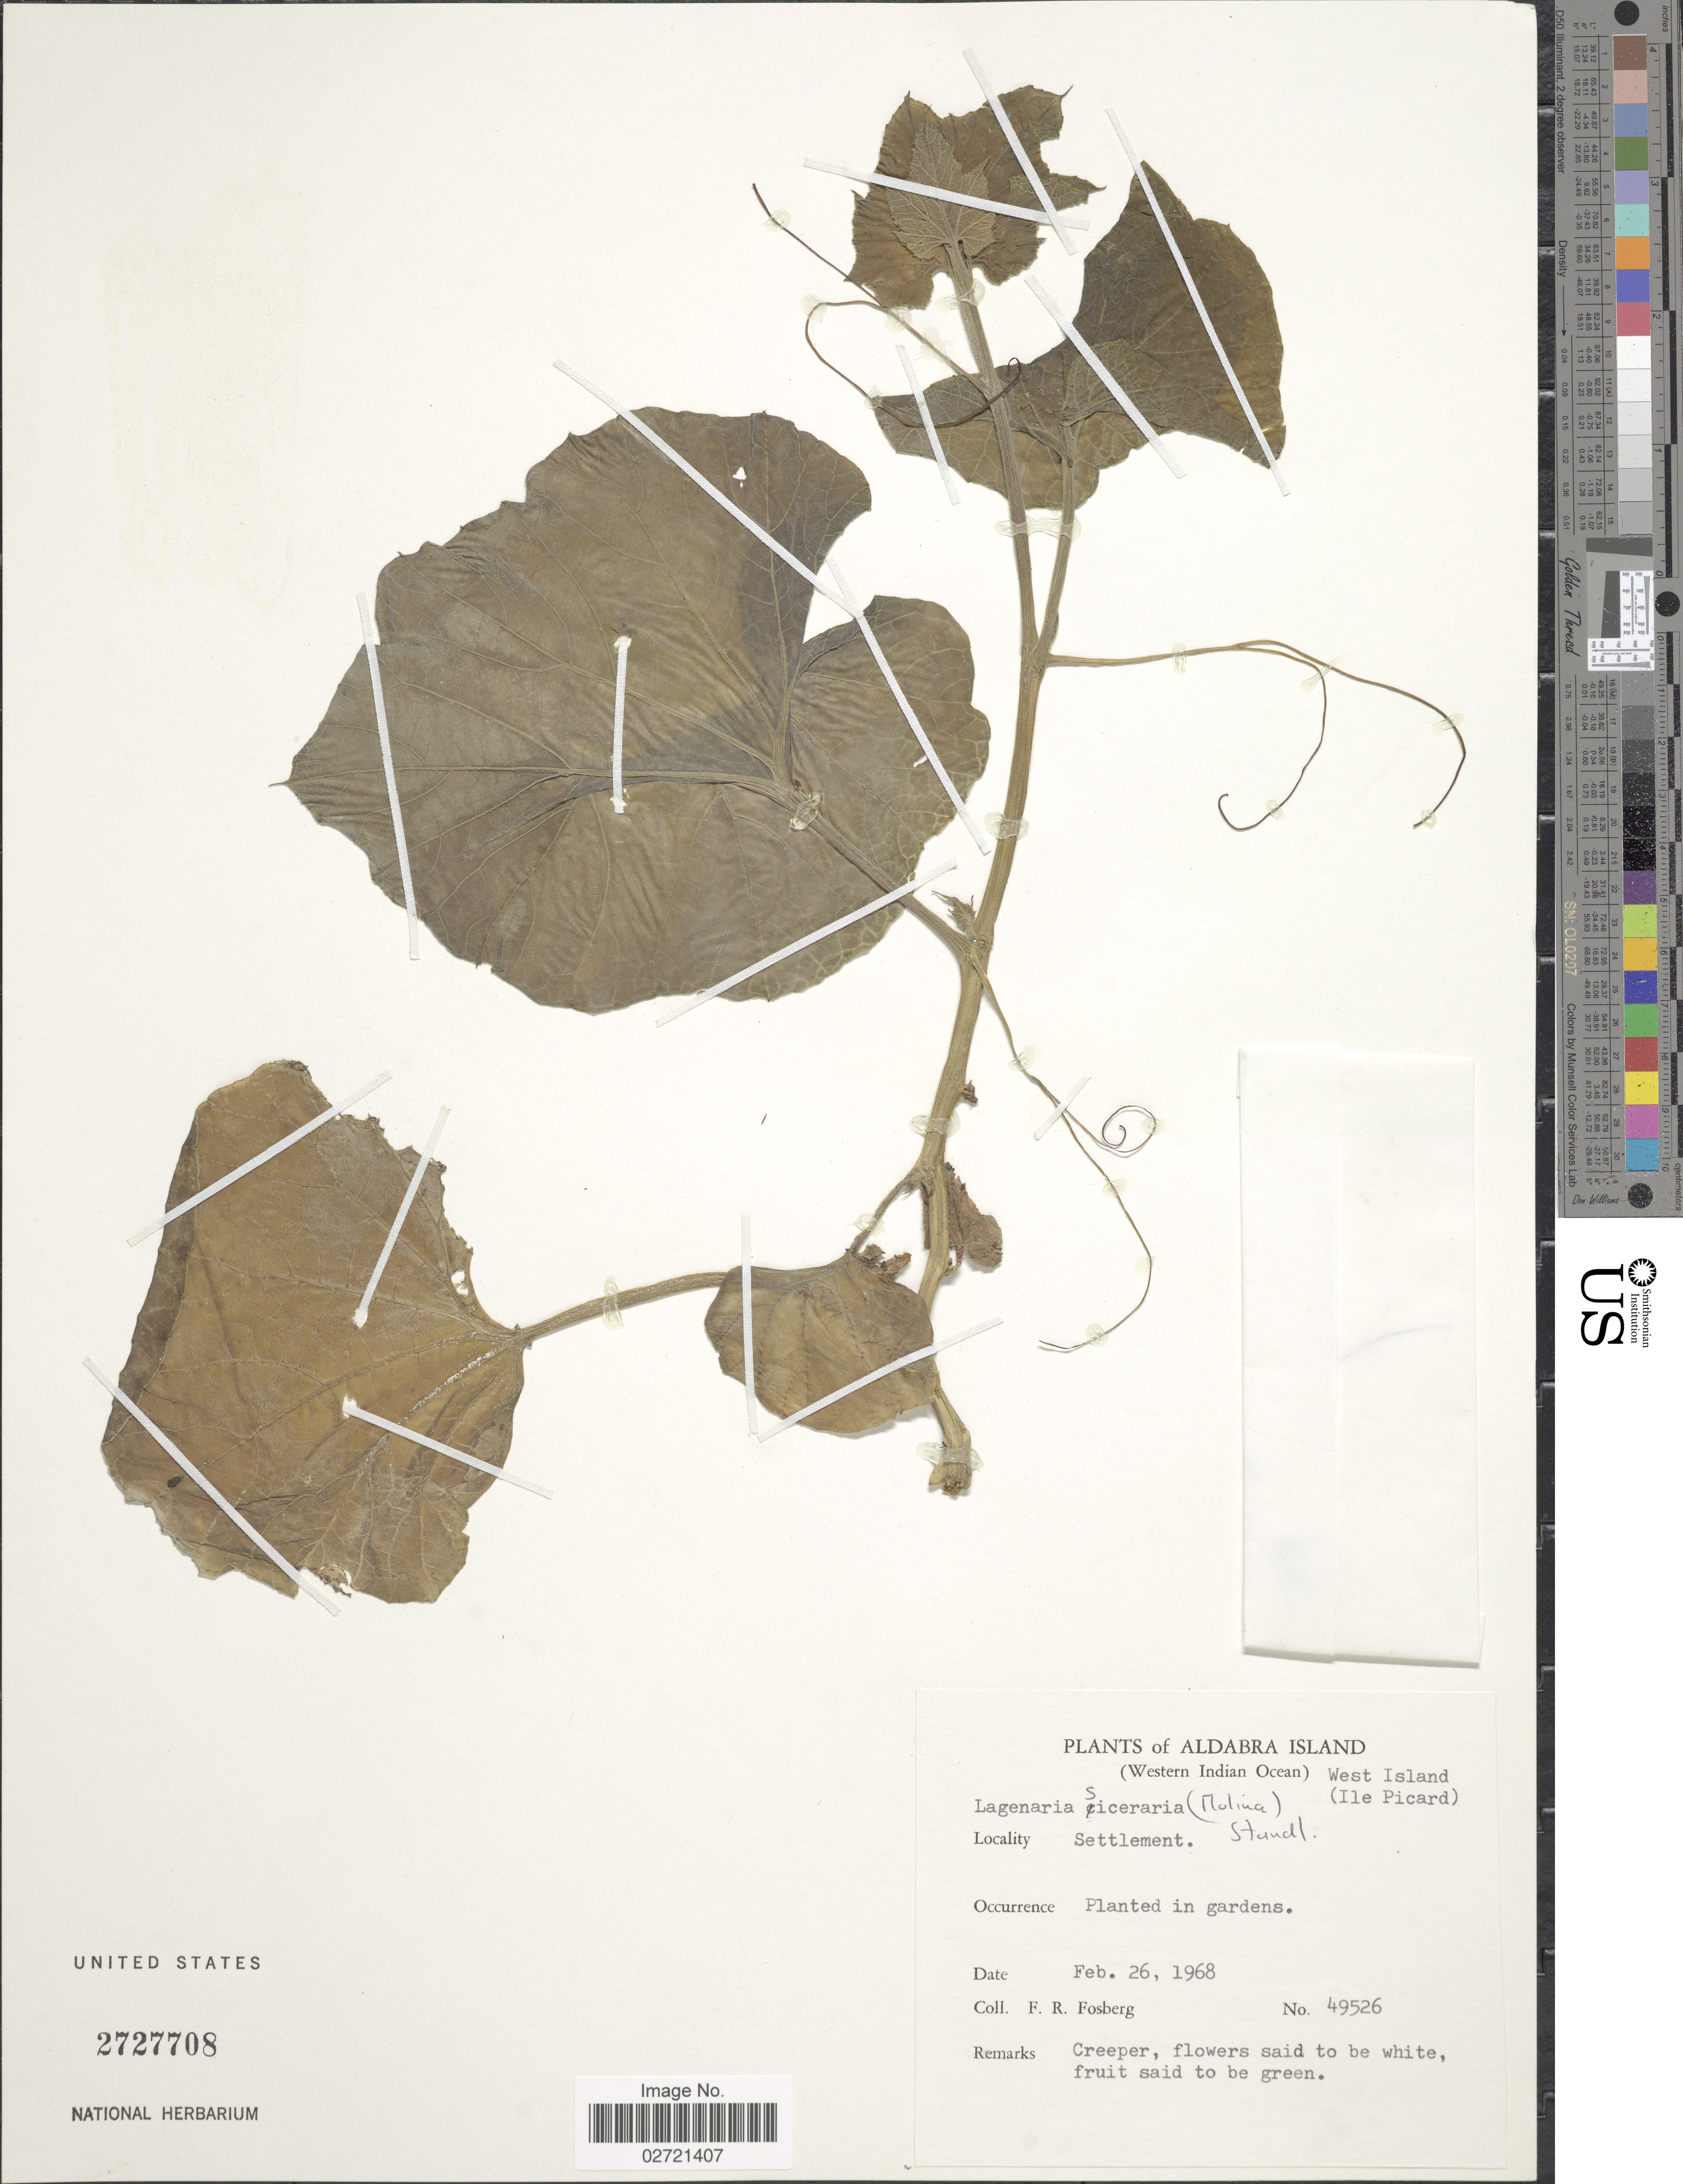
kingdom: Plantae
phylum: Tracheophyta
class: Magnoliopsida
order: Cucurbitales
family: Cucurbitaceae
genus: Lagenaria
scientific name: Lagenaria siceraria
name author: (Molina) Standl.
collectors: F. R. Fosberg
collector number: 49526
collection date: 1968-02-26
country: Seychelles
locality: Aldabra Island (Western Indian Ocean) West Island (Ile Picard) Settlement. Planted in gardens.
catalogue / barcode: US 2727708